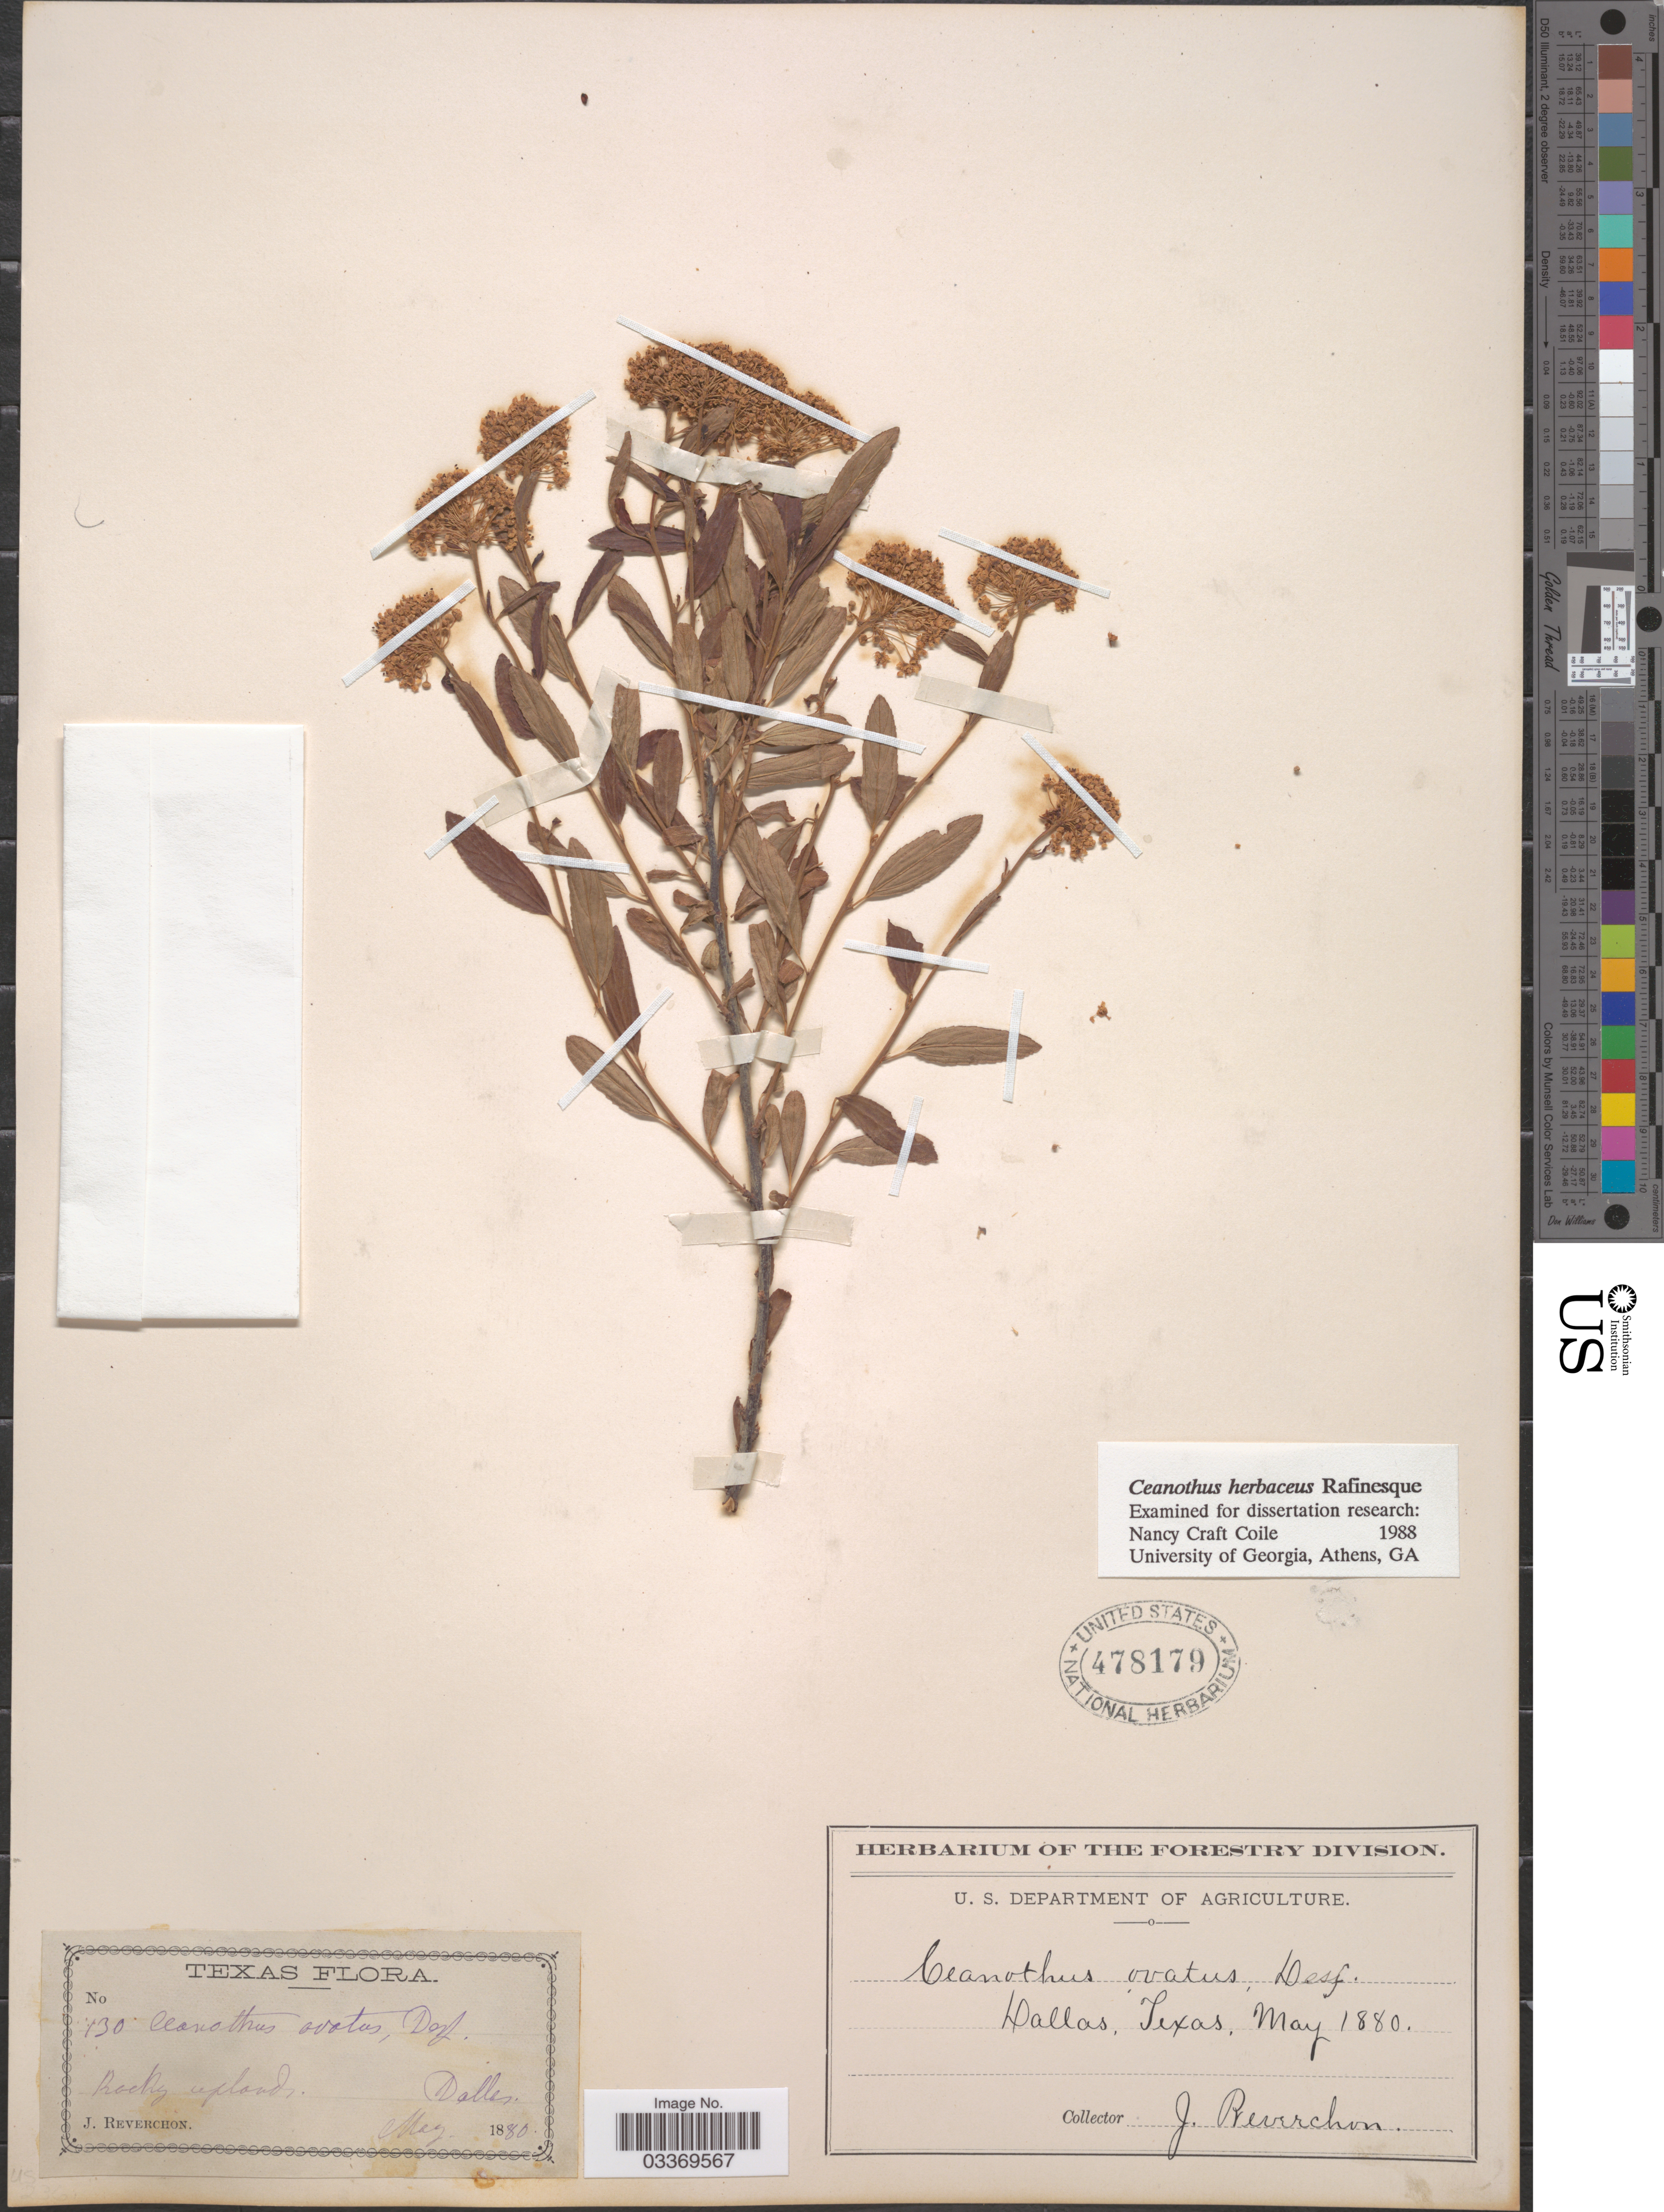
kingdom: Plantae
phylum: Tracheophyta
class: Magnoliopsida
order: Rosales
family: Rhamnaceae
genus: Ceanothus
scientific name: Ceanothus ovatus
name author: Desf.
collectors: J. Reverchon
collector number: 130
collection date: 1880-05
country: United States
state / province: Texas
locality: Dallas.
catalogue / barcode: US 478179